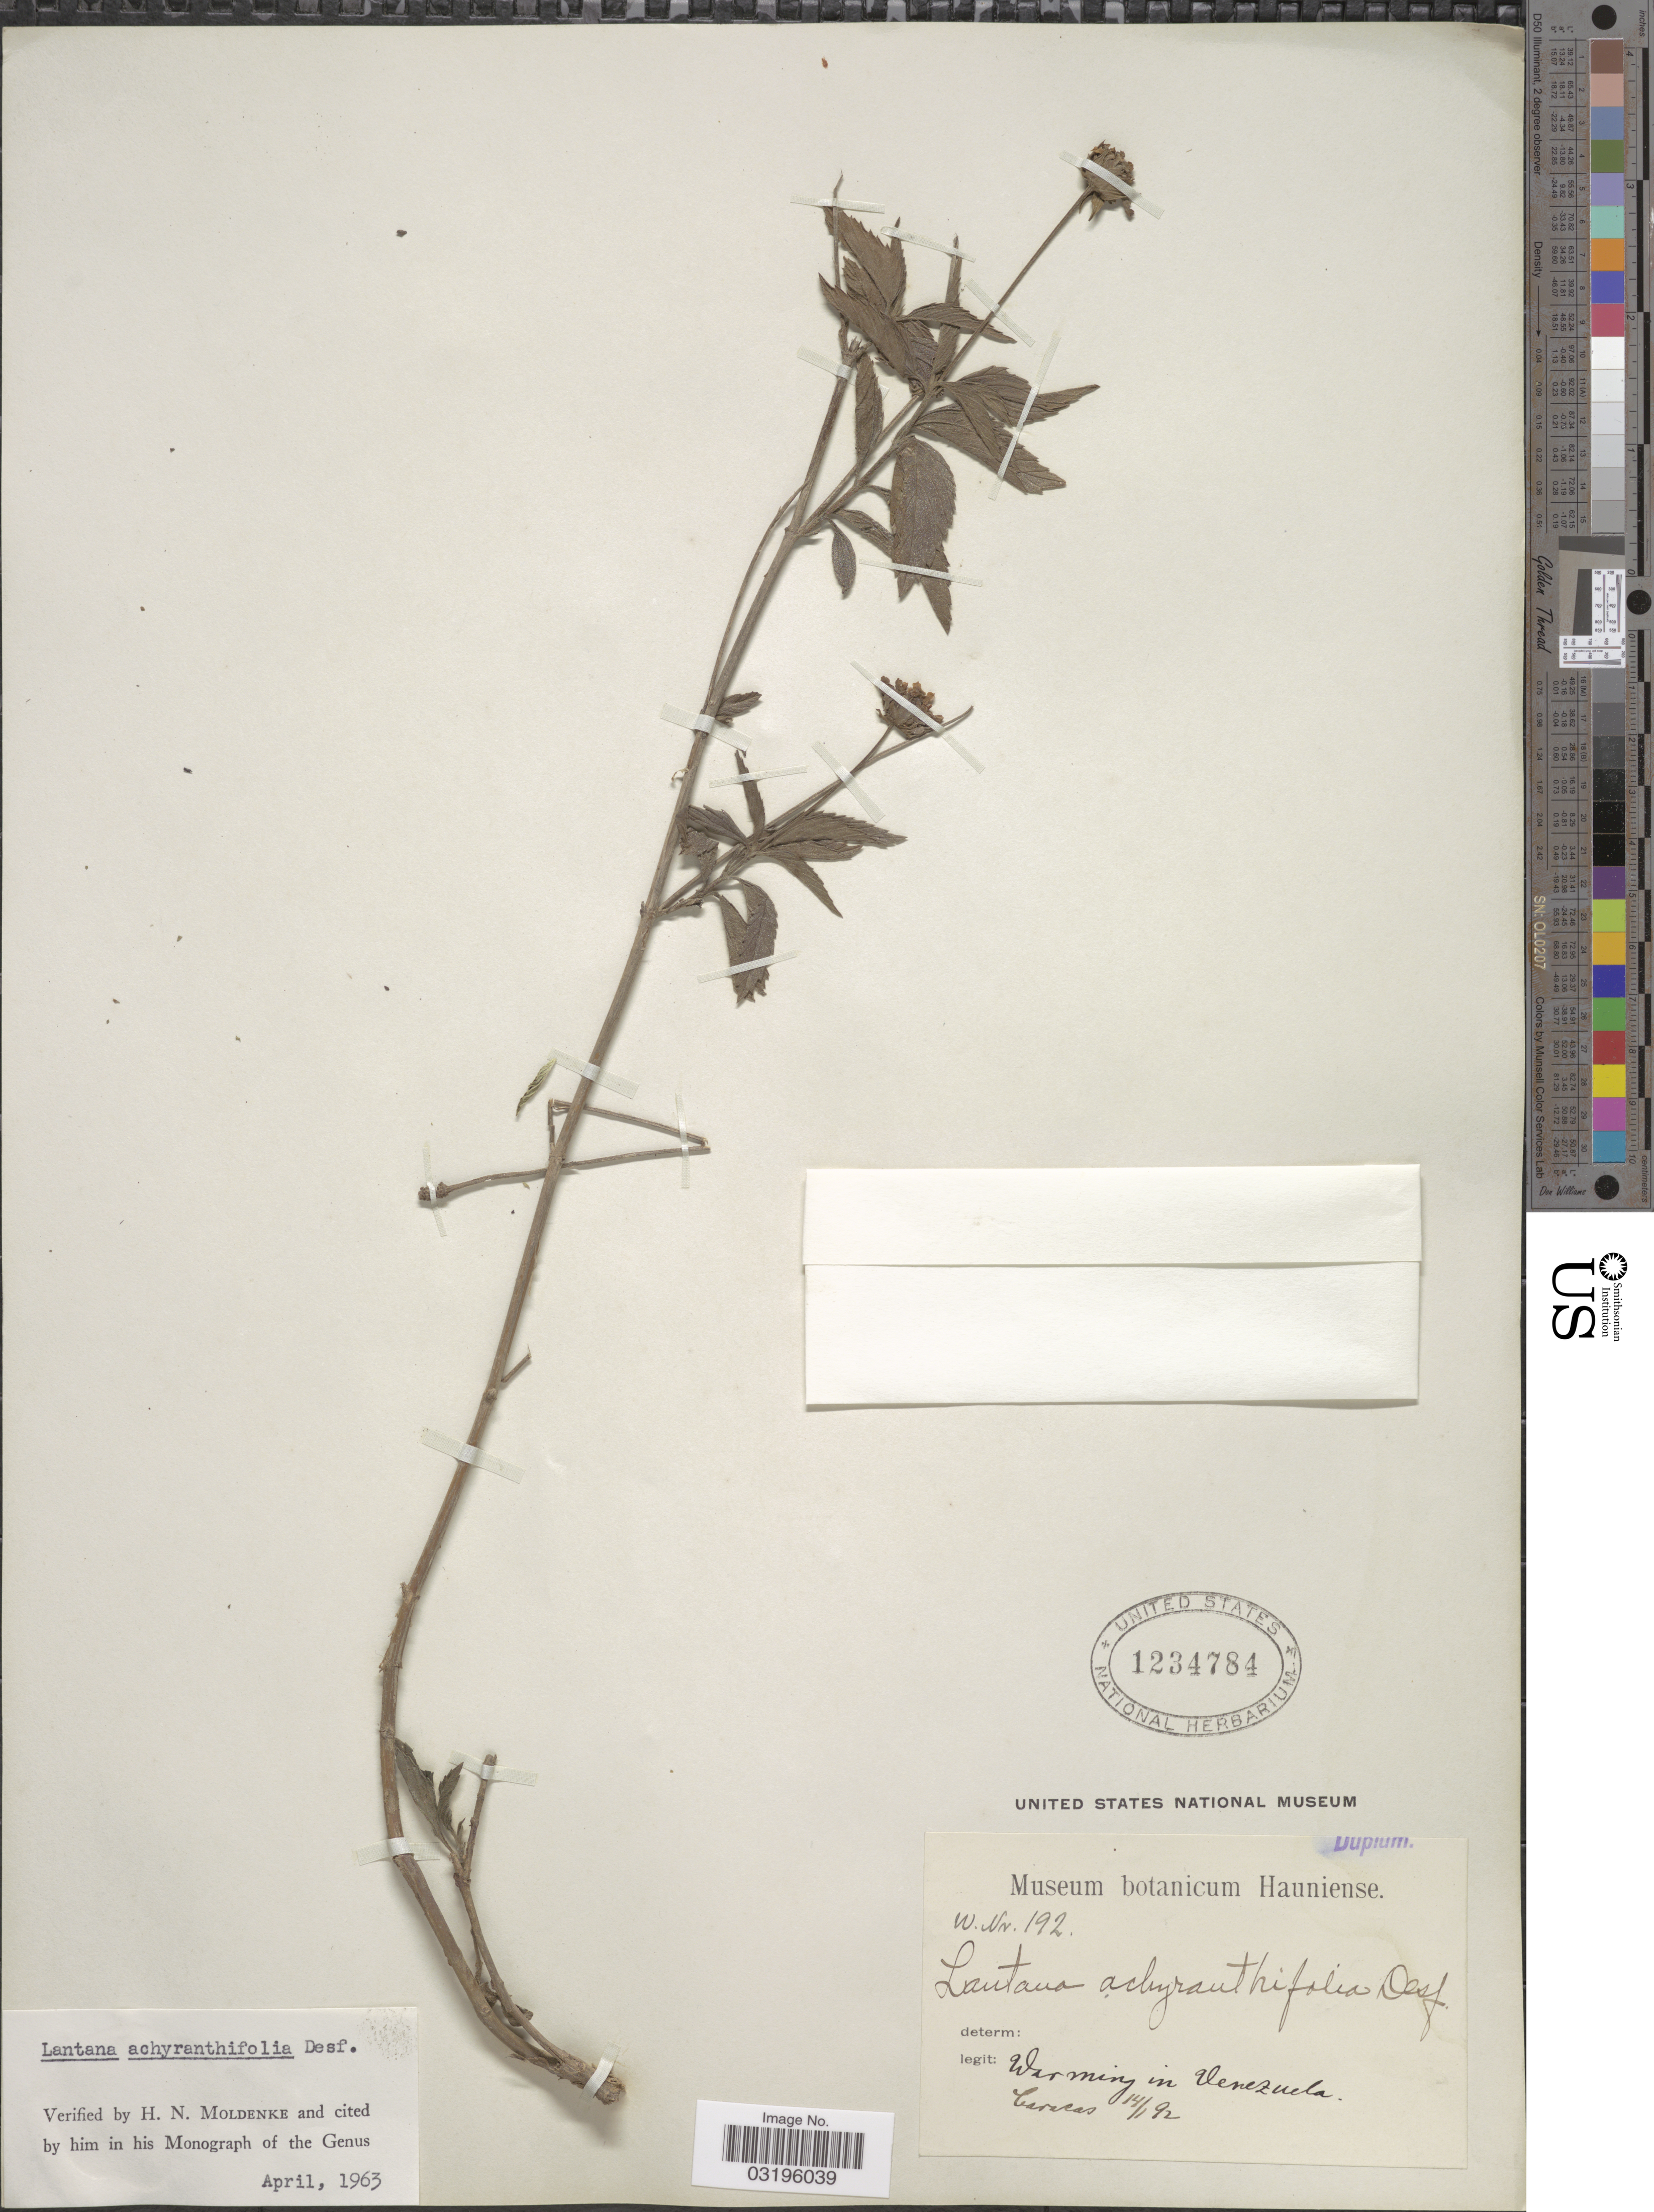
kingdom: Plantae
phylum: Tracheophyta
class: Magnoliopsida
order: Lamiales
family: Verbenaceae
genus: Lantana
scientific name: Lantana achyranthifolia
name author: Desf.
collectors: Warming, --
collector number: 192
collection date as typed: Transcribed d/m/y: 14/1/92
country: Venezuela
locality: Caracas.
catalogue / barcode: US 1234784